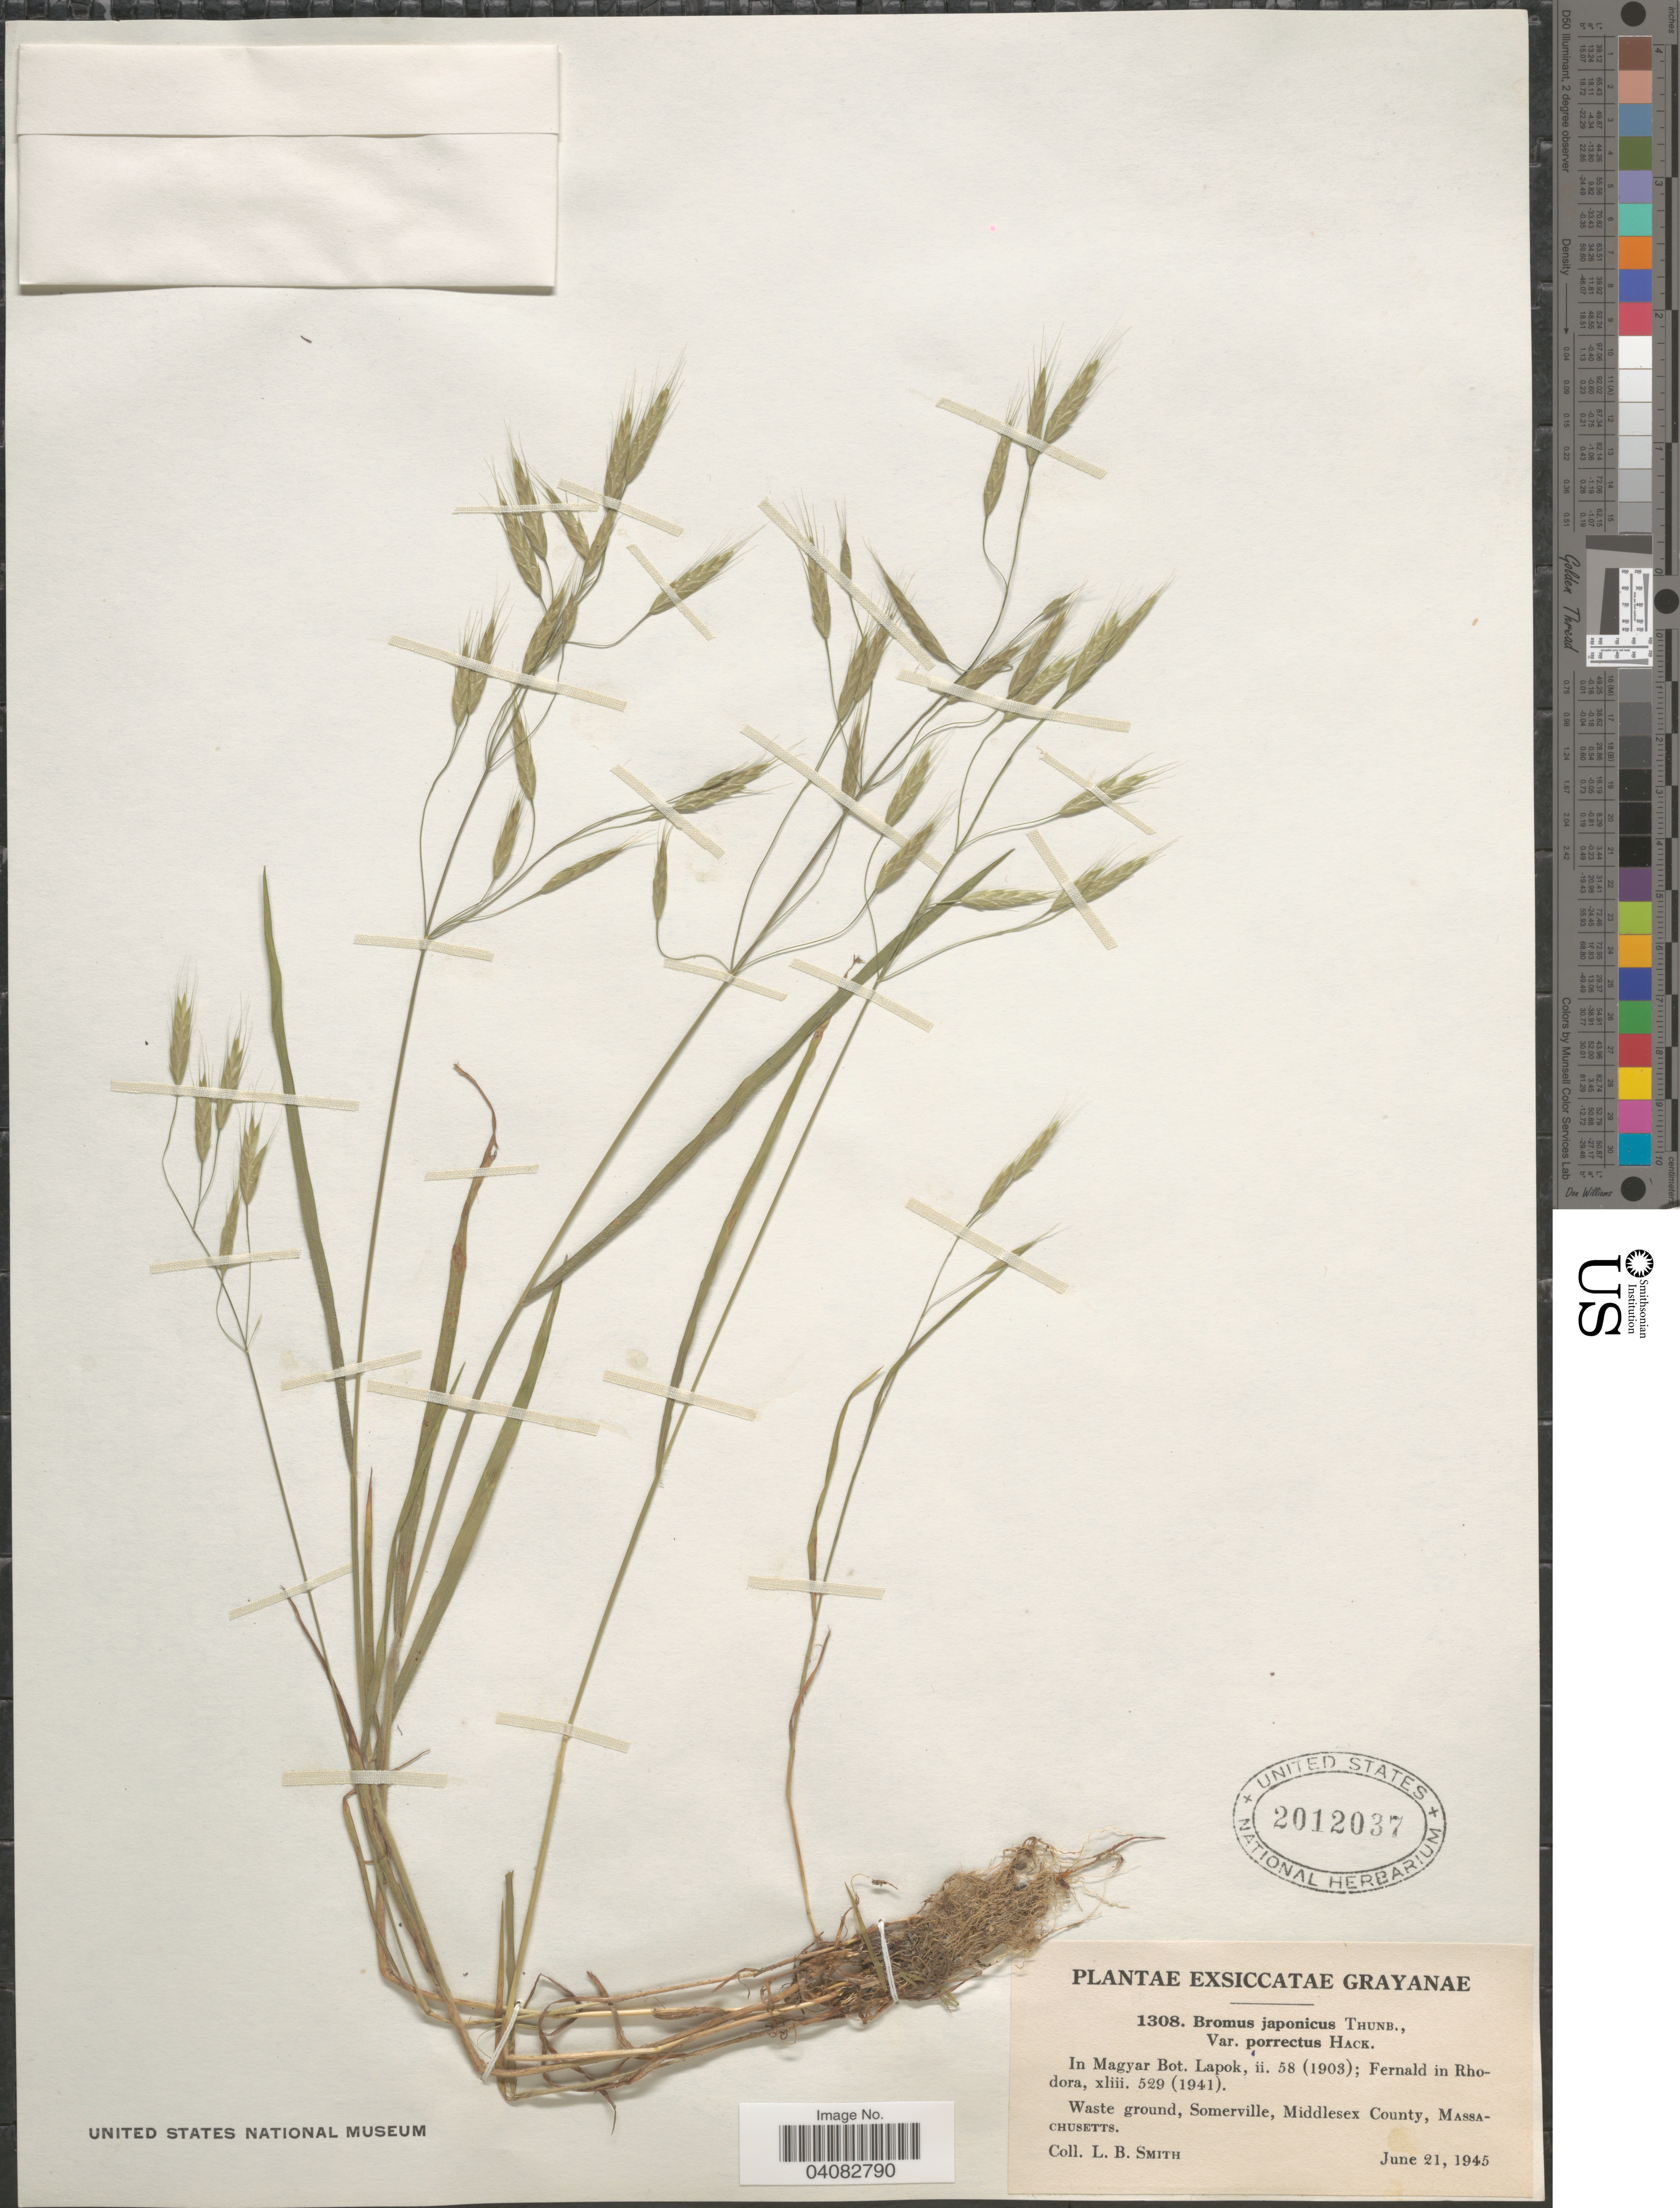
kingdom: Plantae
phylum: Tracheophyta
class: Liliopsida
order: Poales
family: Poaceae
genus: Bromus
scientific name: Bromus japonicus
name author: Houtt.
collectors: L. Smith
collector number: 1308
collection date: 1945-06-21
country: United States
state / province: Massachusetts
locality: Grayanae. Waste ground, Somerville, Middlesex County.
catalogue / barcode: US 2012037